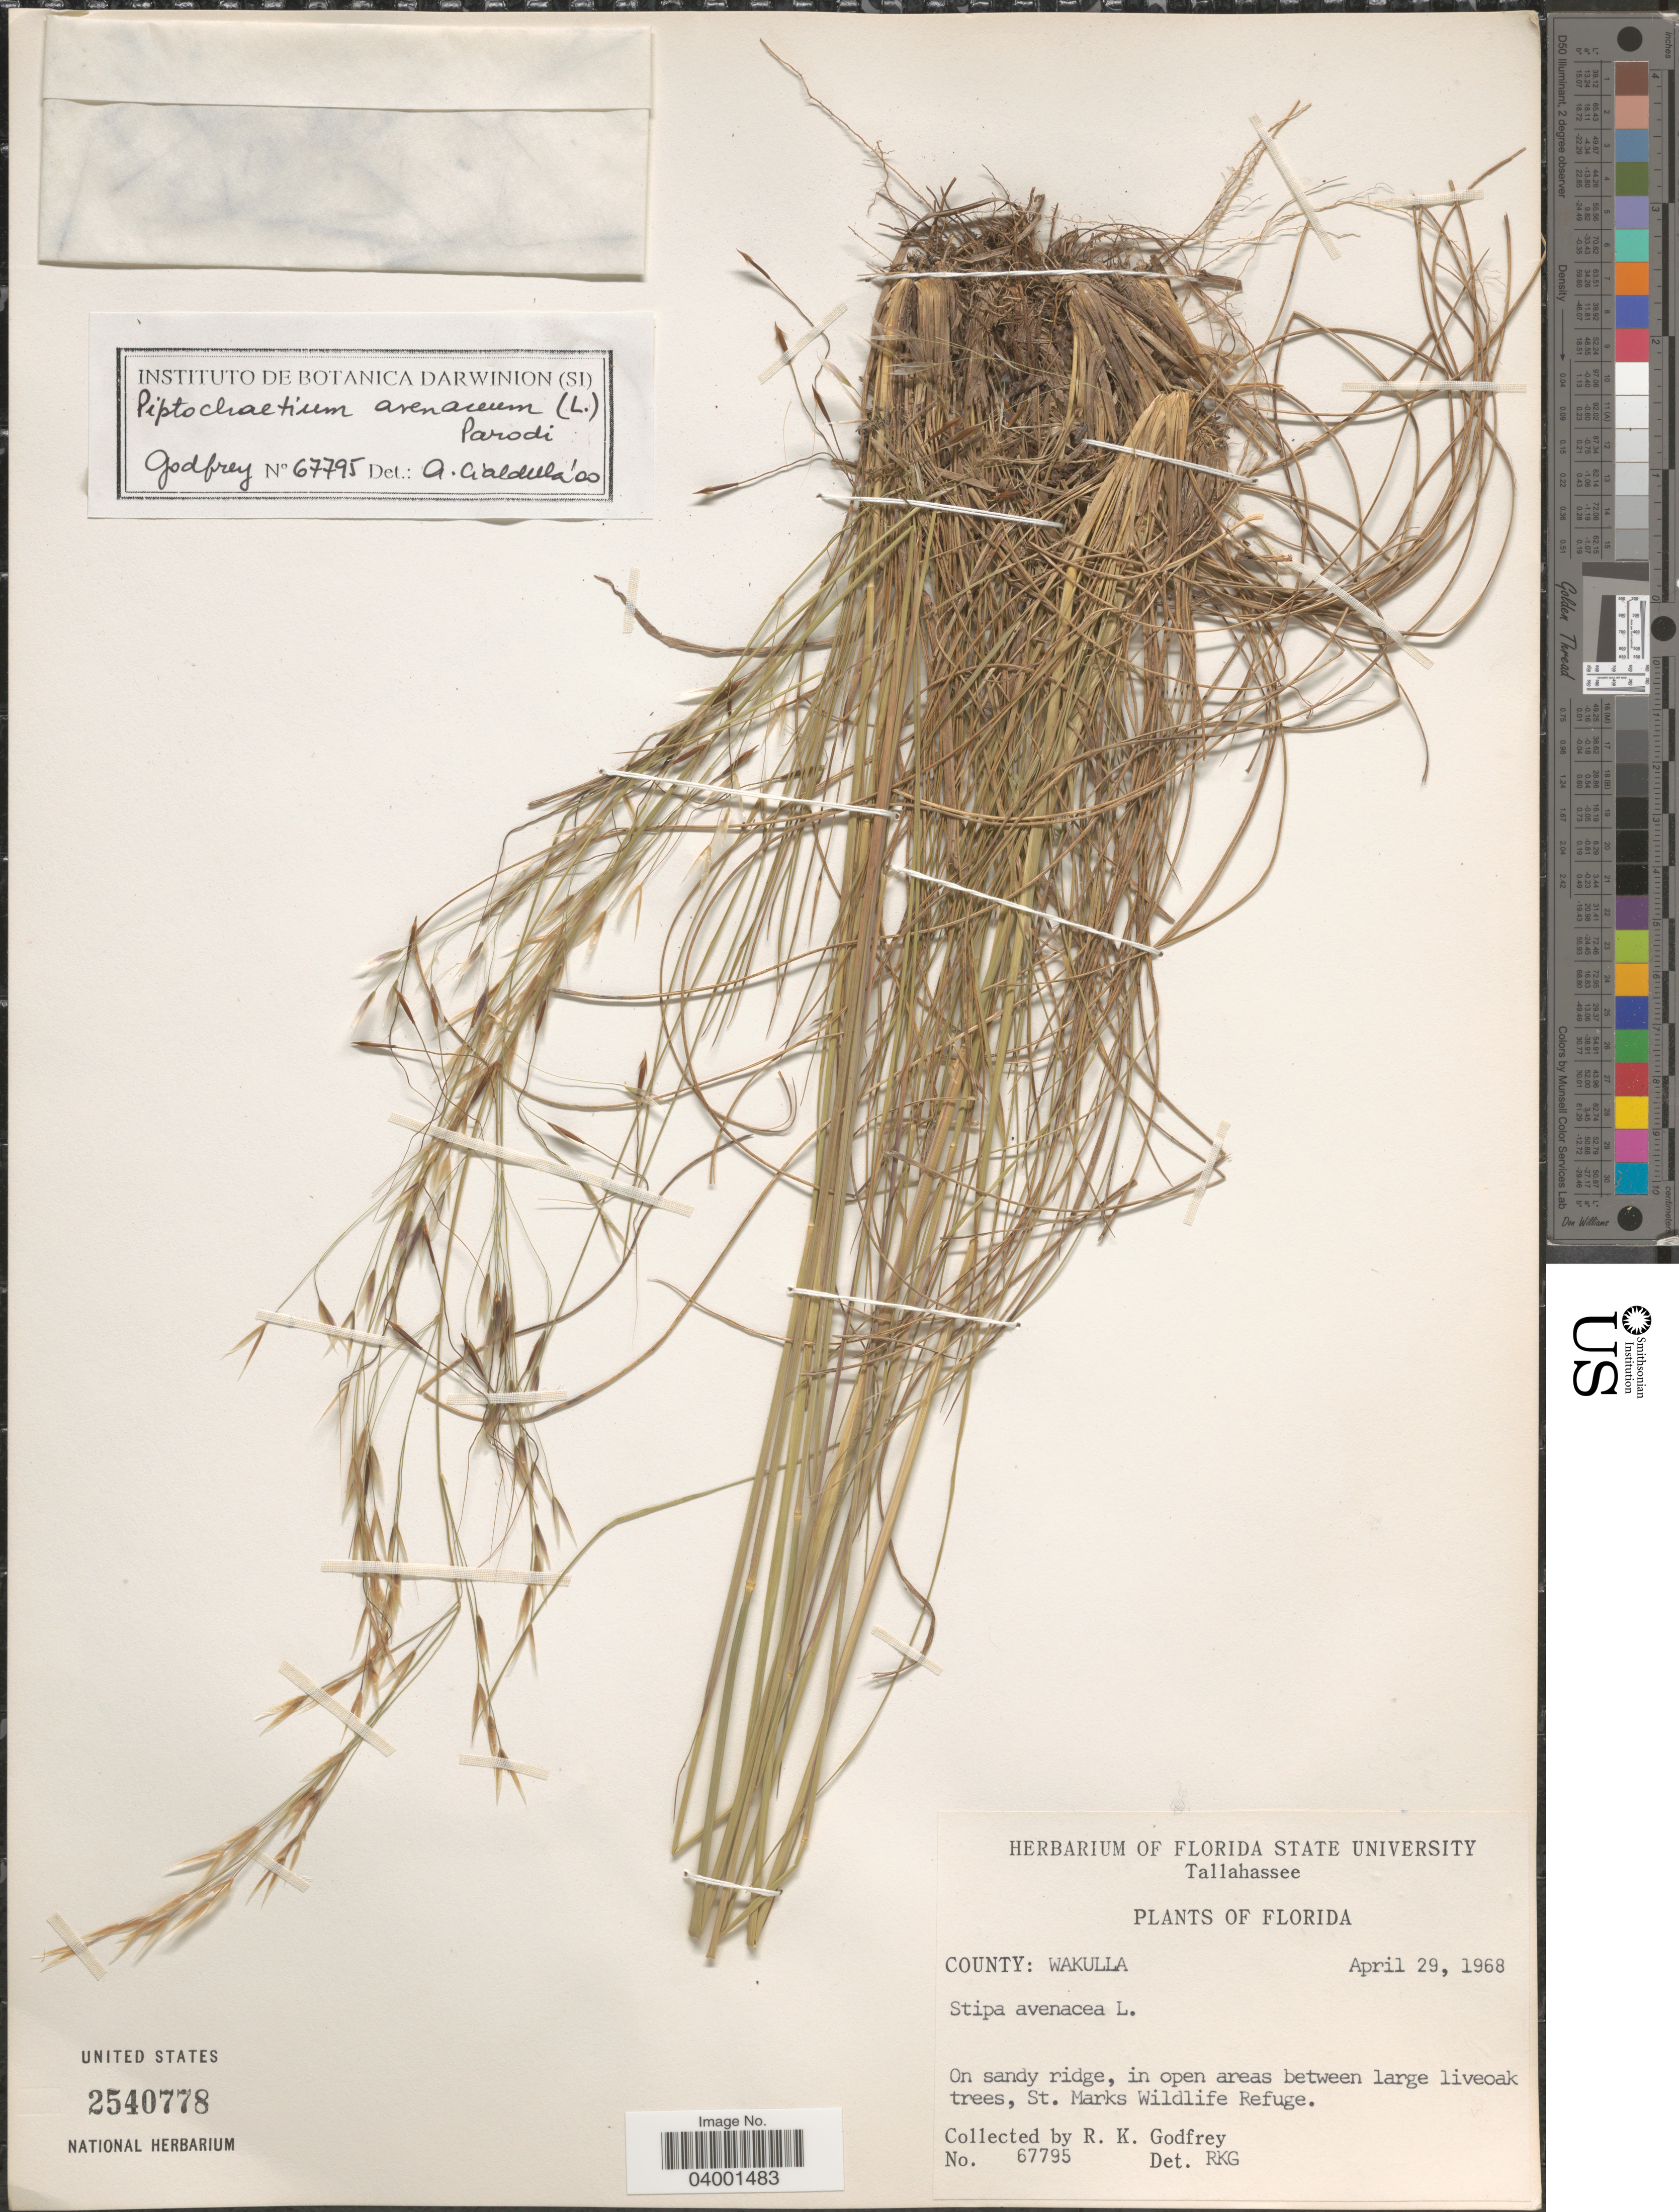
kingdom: Plantae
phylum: Tracheophyta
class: Liliopsida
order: Poales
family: Poaceae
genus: Piptochaetium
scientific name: Piptochaetium avenaceum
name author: (L.) Parodi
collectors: R. K. Godfrey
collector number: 67795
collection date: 1968-04-29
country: United States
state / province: Florida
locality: County: Wakulla. On sandy ridge, in open areas between large liveoak trees, St. Marks Wildlife Refuge.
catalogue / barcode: US 2540778